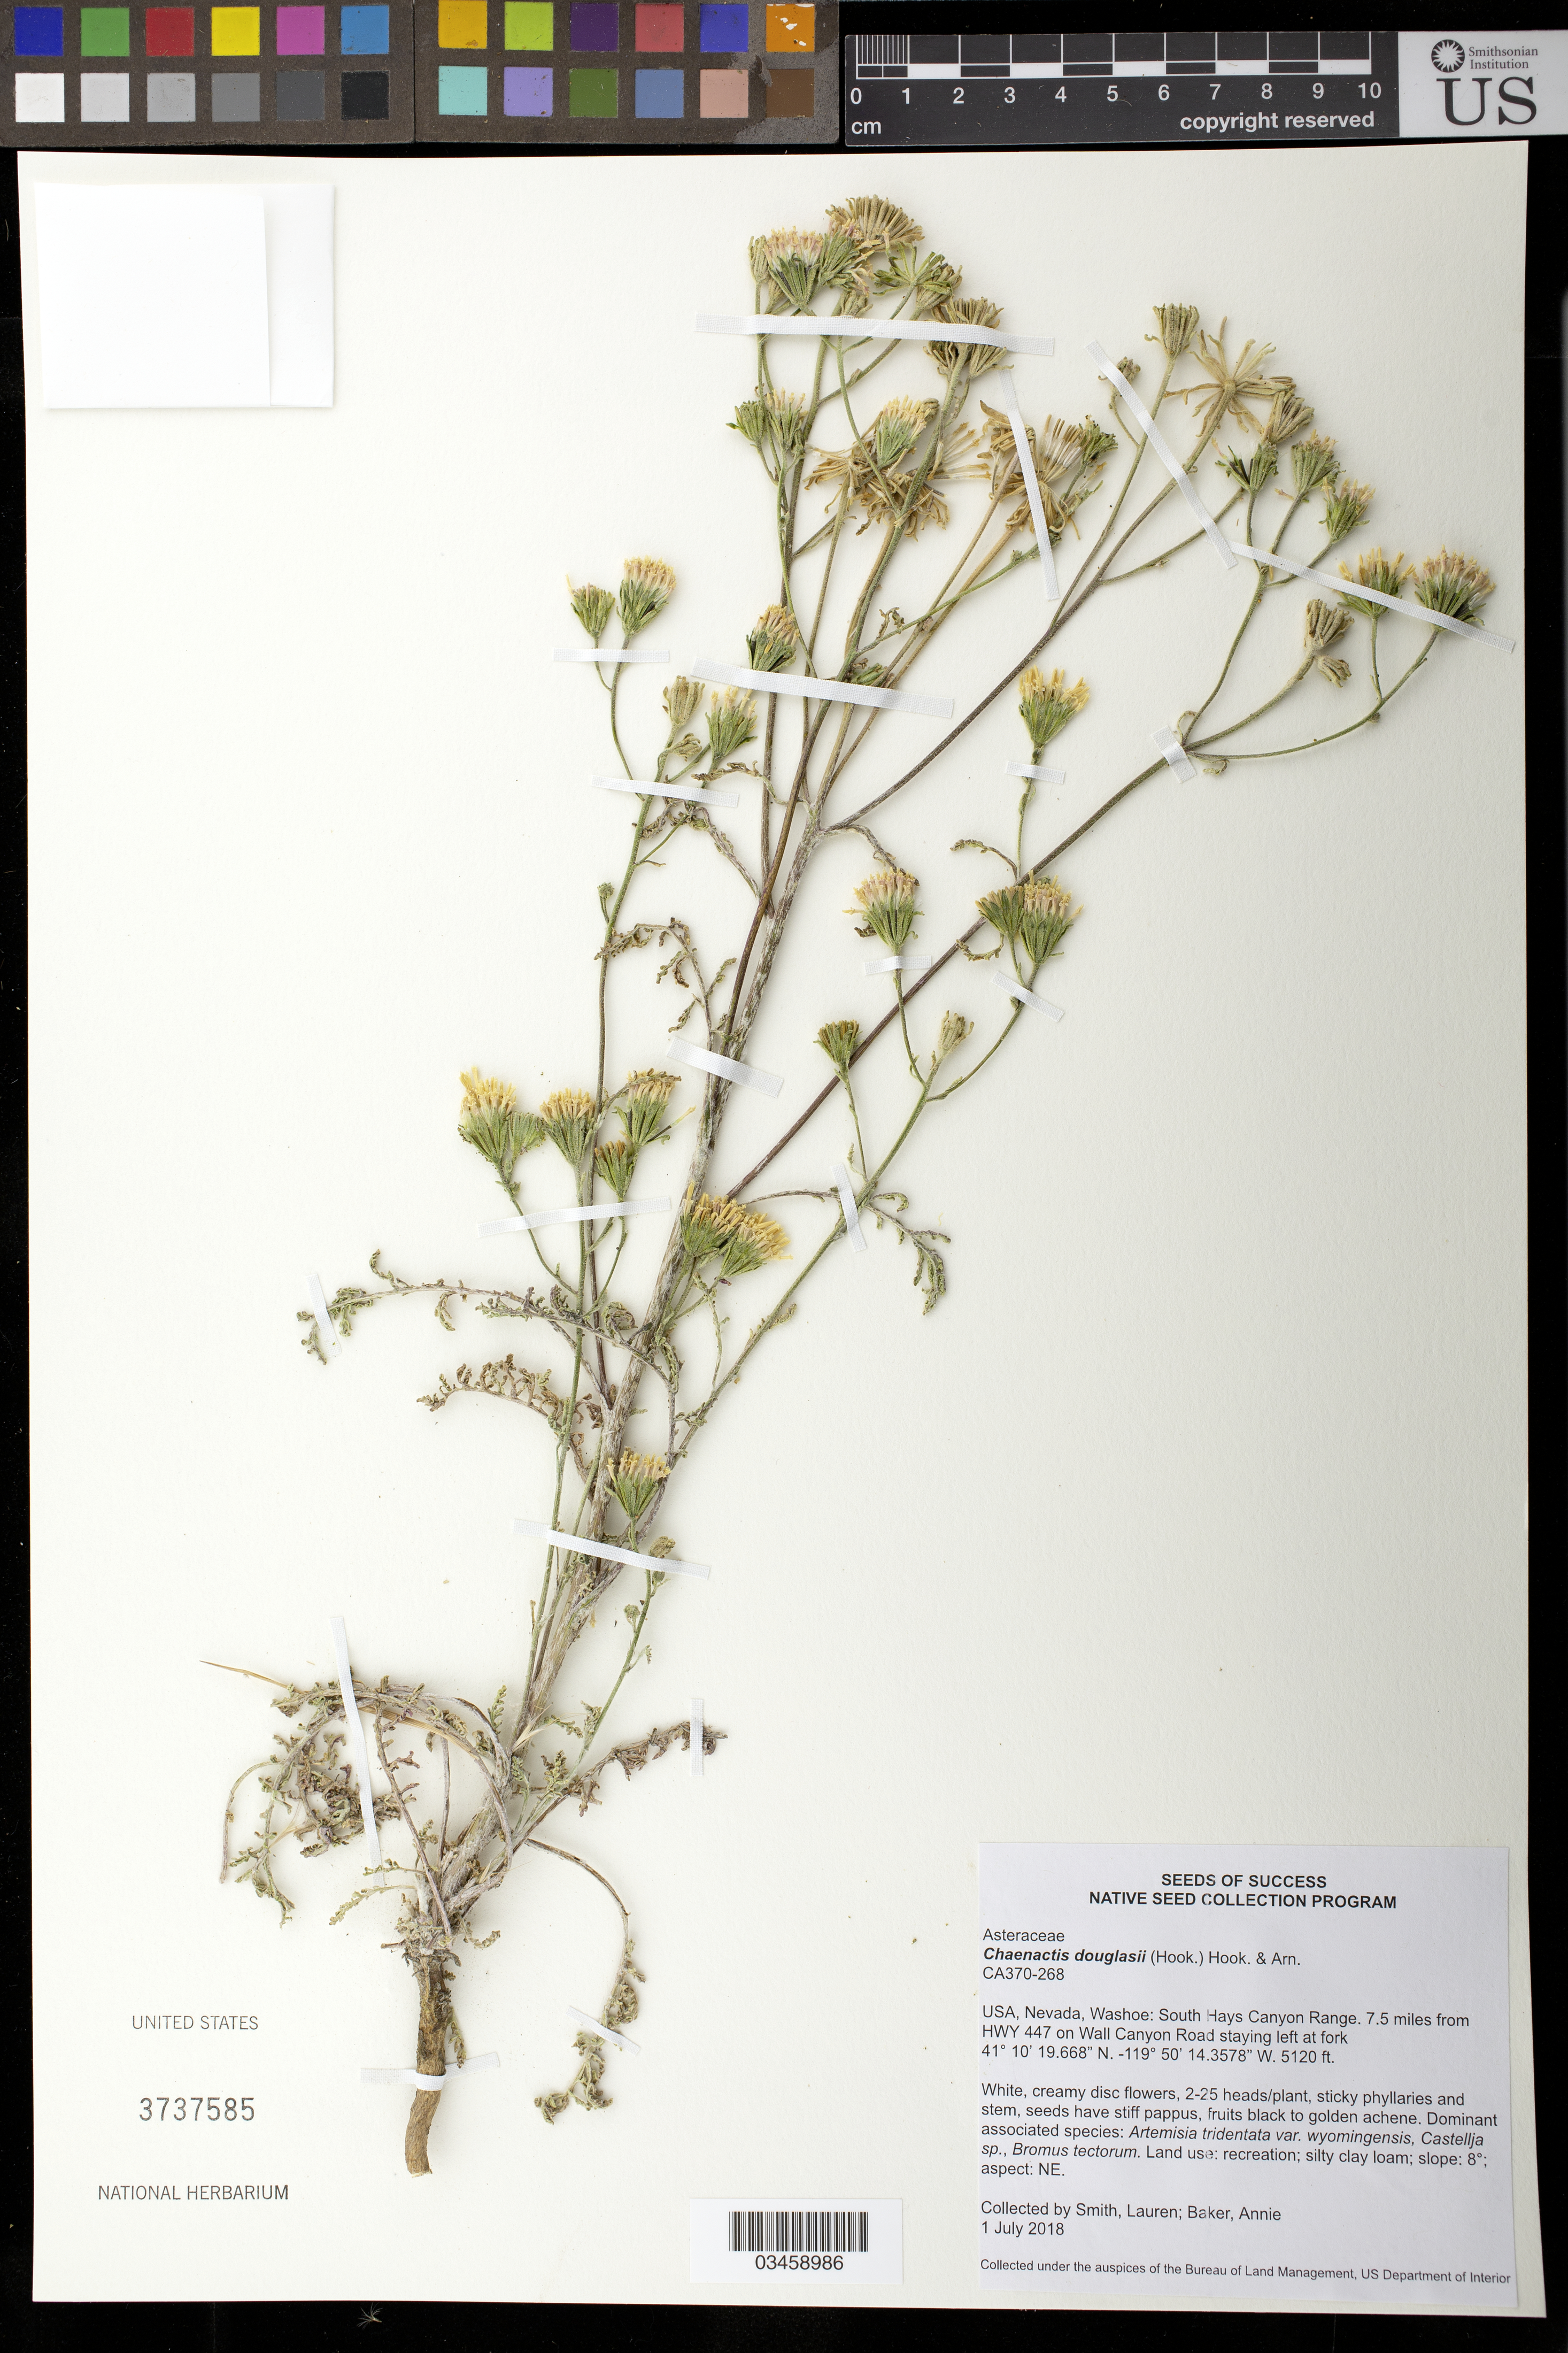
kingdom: Plantae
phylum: Tracheophyta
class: Magnoliopsida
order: Asterales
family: Asteraceae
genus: Chaenactis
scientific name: Chaenactis douglasii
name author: Hook. & Arn.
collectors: L. Smith & A. Baker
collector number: CA370-268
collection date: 2018-07-01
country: United States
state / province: Nevada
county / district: Washoe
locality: South Hays Canyon Range, 7.5 mi. from Hwy 447 on Wall Canyon Road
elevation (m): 1561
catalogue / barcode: US 3737585